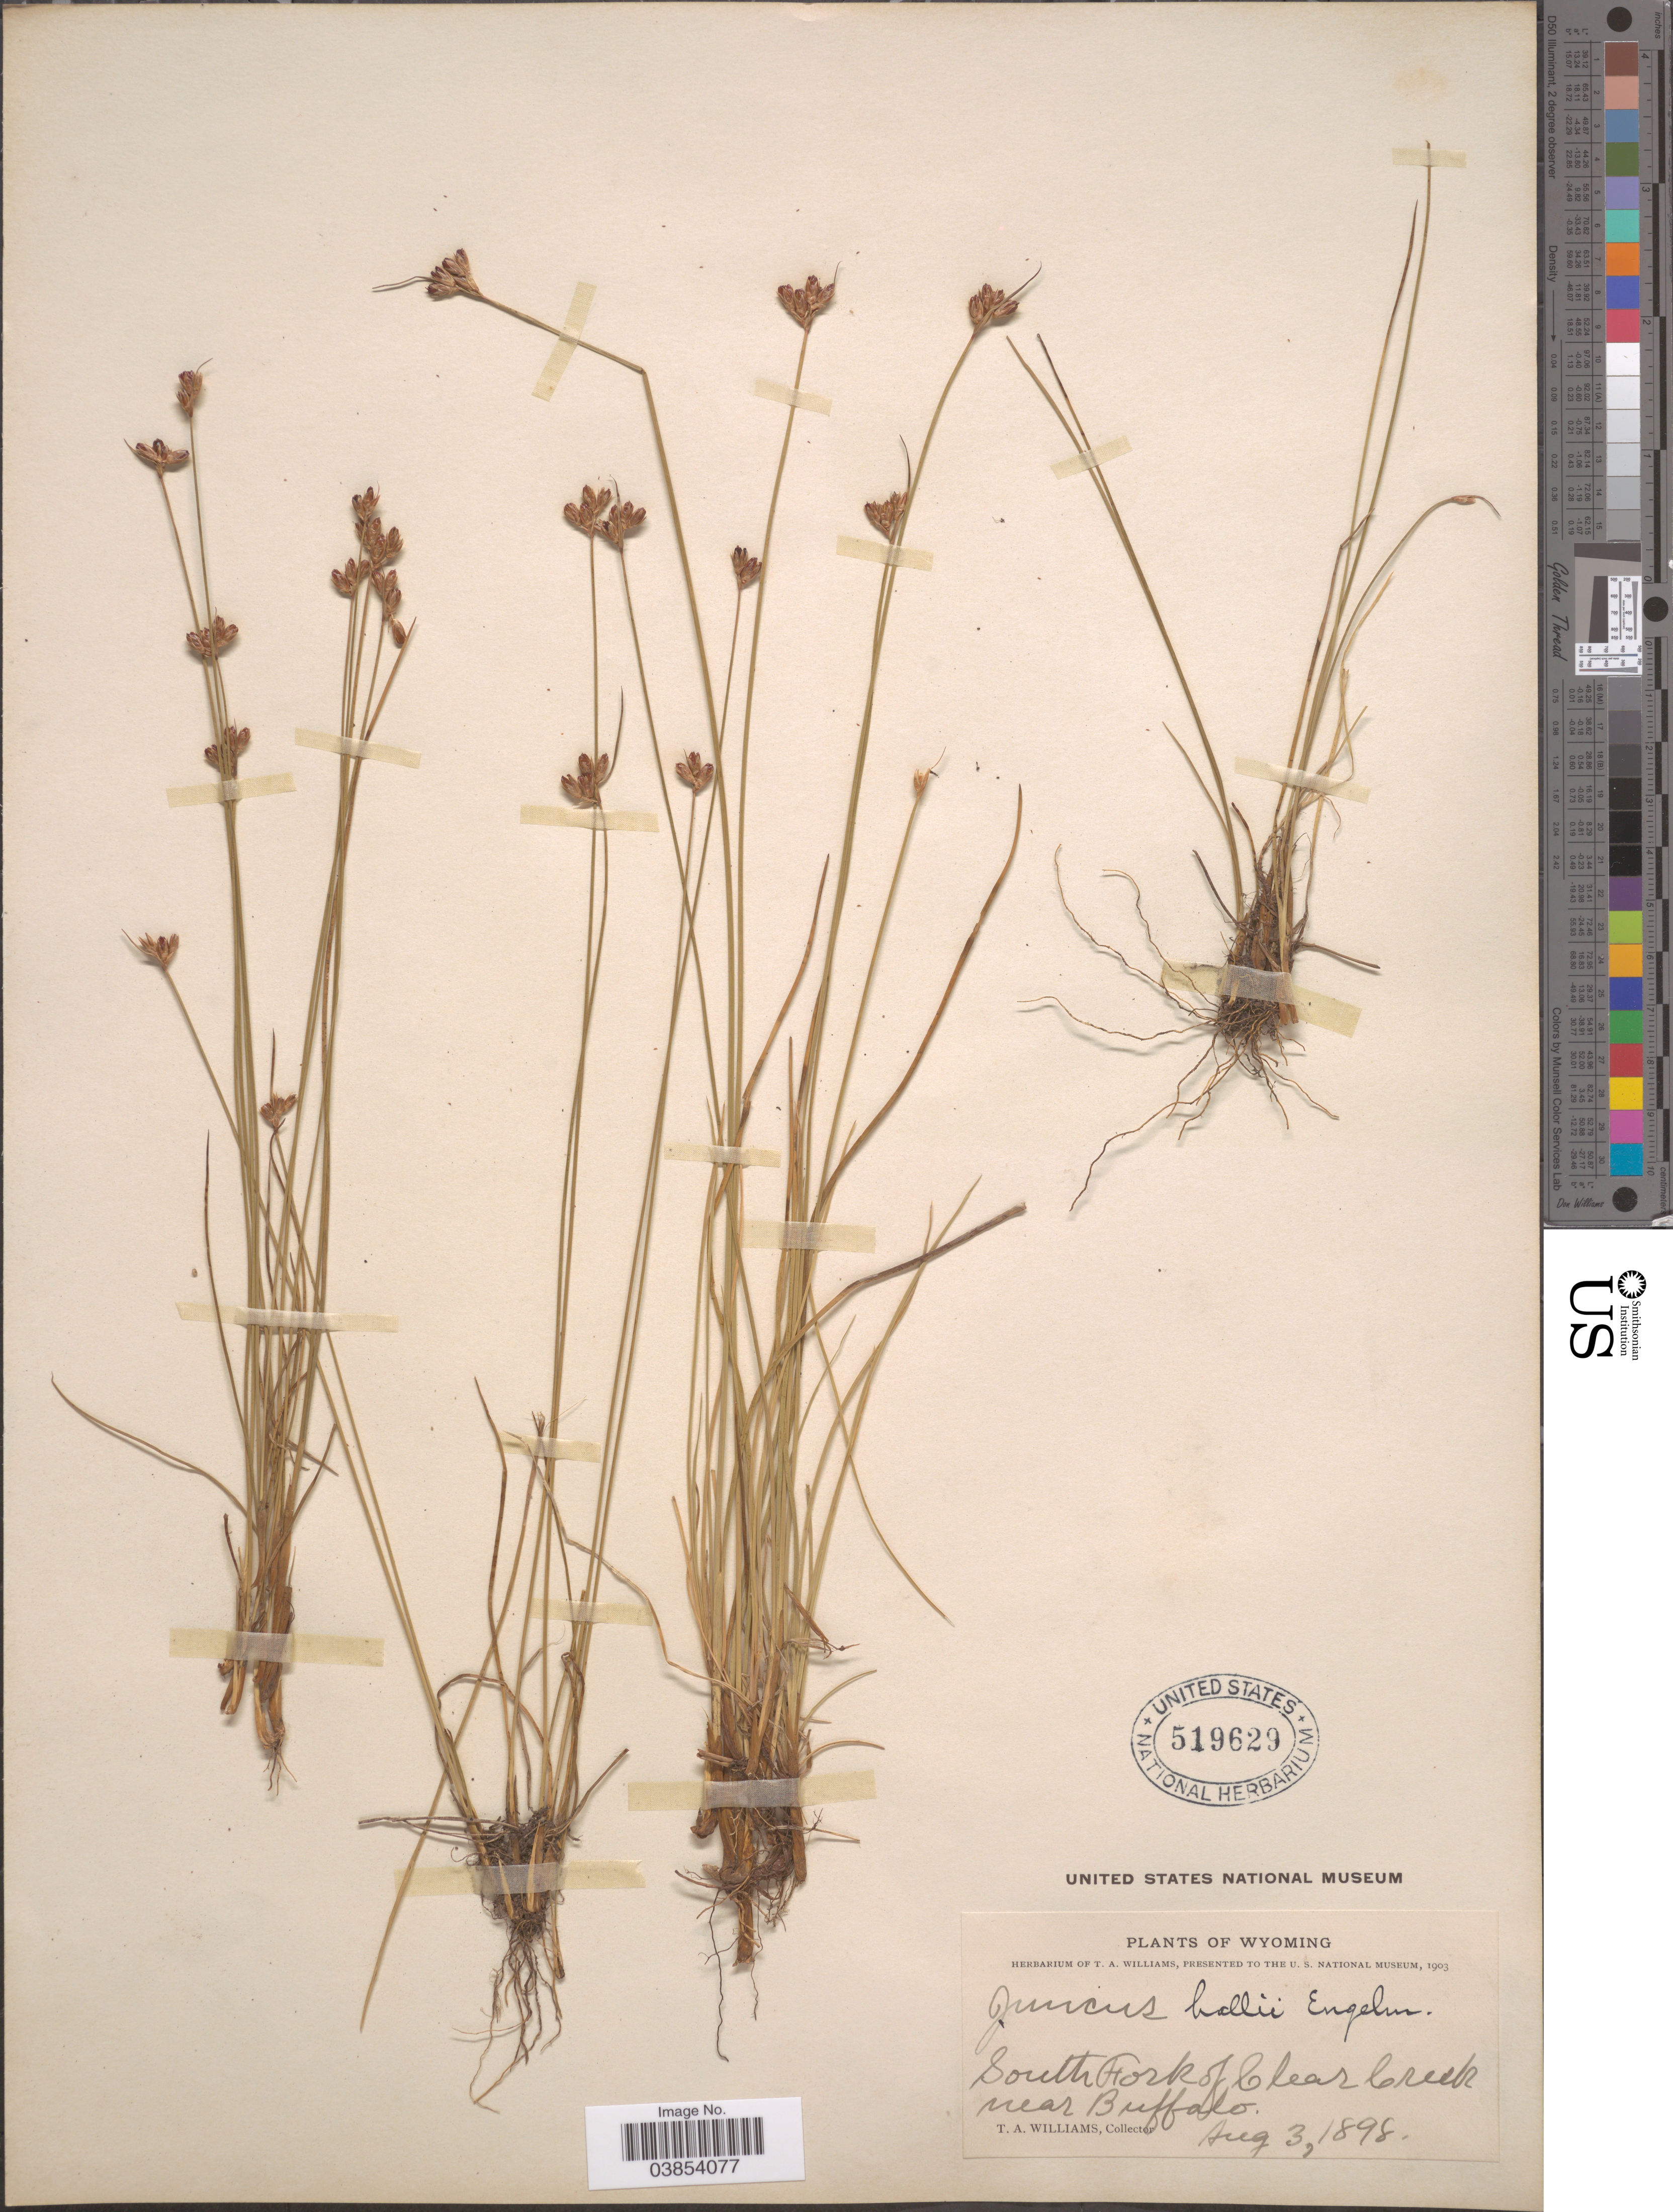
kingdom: Plantae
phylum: Tracheophyta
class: Liliopsida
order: Poales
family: Juncaceae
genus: Juncus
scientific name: Juncus hallii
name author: Engelm.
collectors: T. Williams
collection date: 1898-08-03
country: United States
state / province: Wyoming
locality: South Fork of Clear Creek near Buffalo.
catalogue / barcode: US 519629